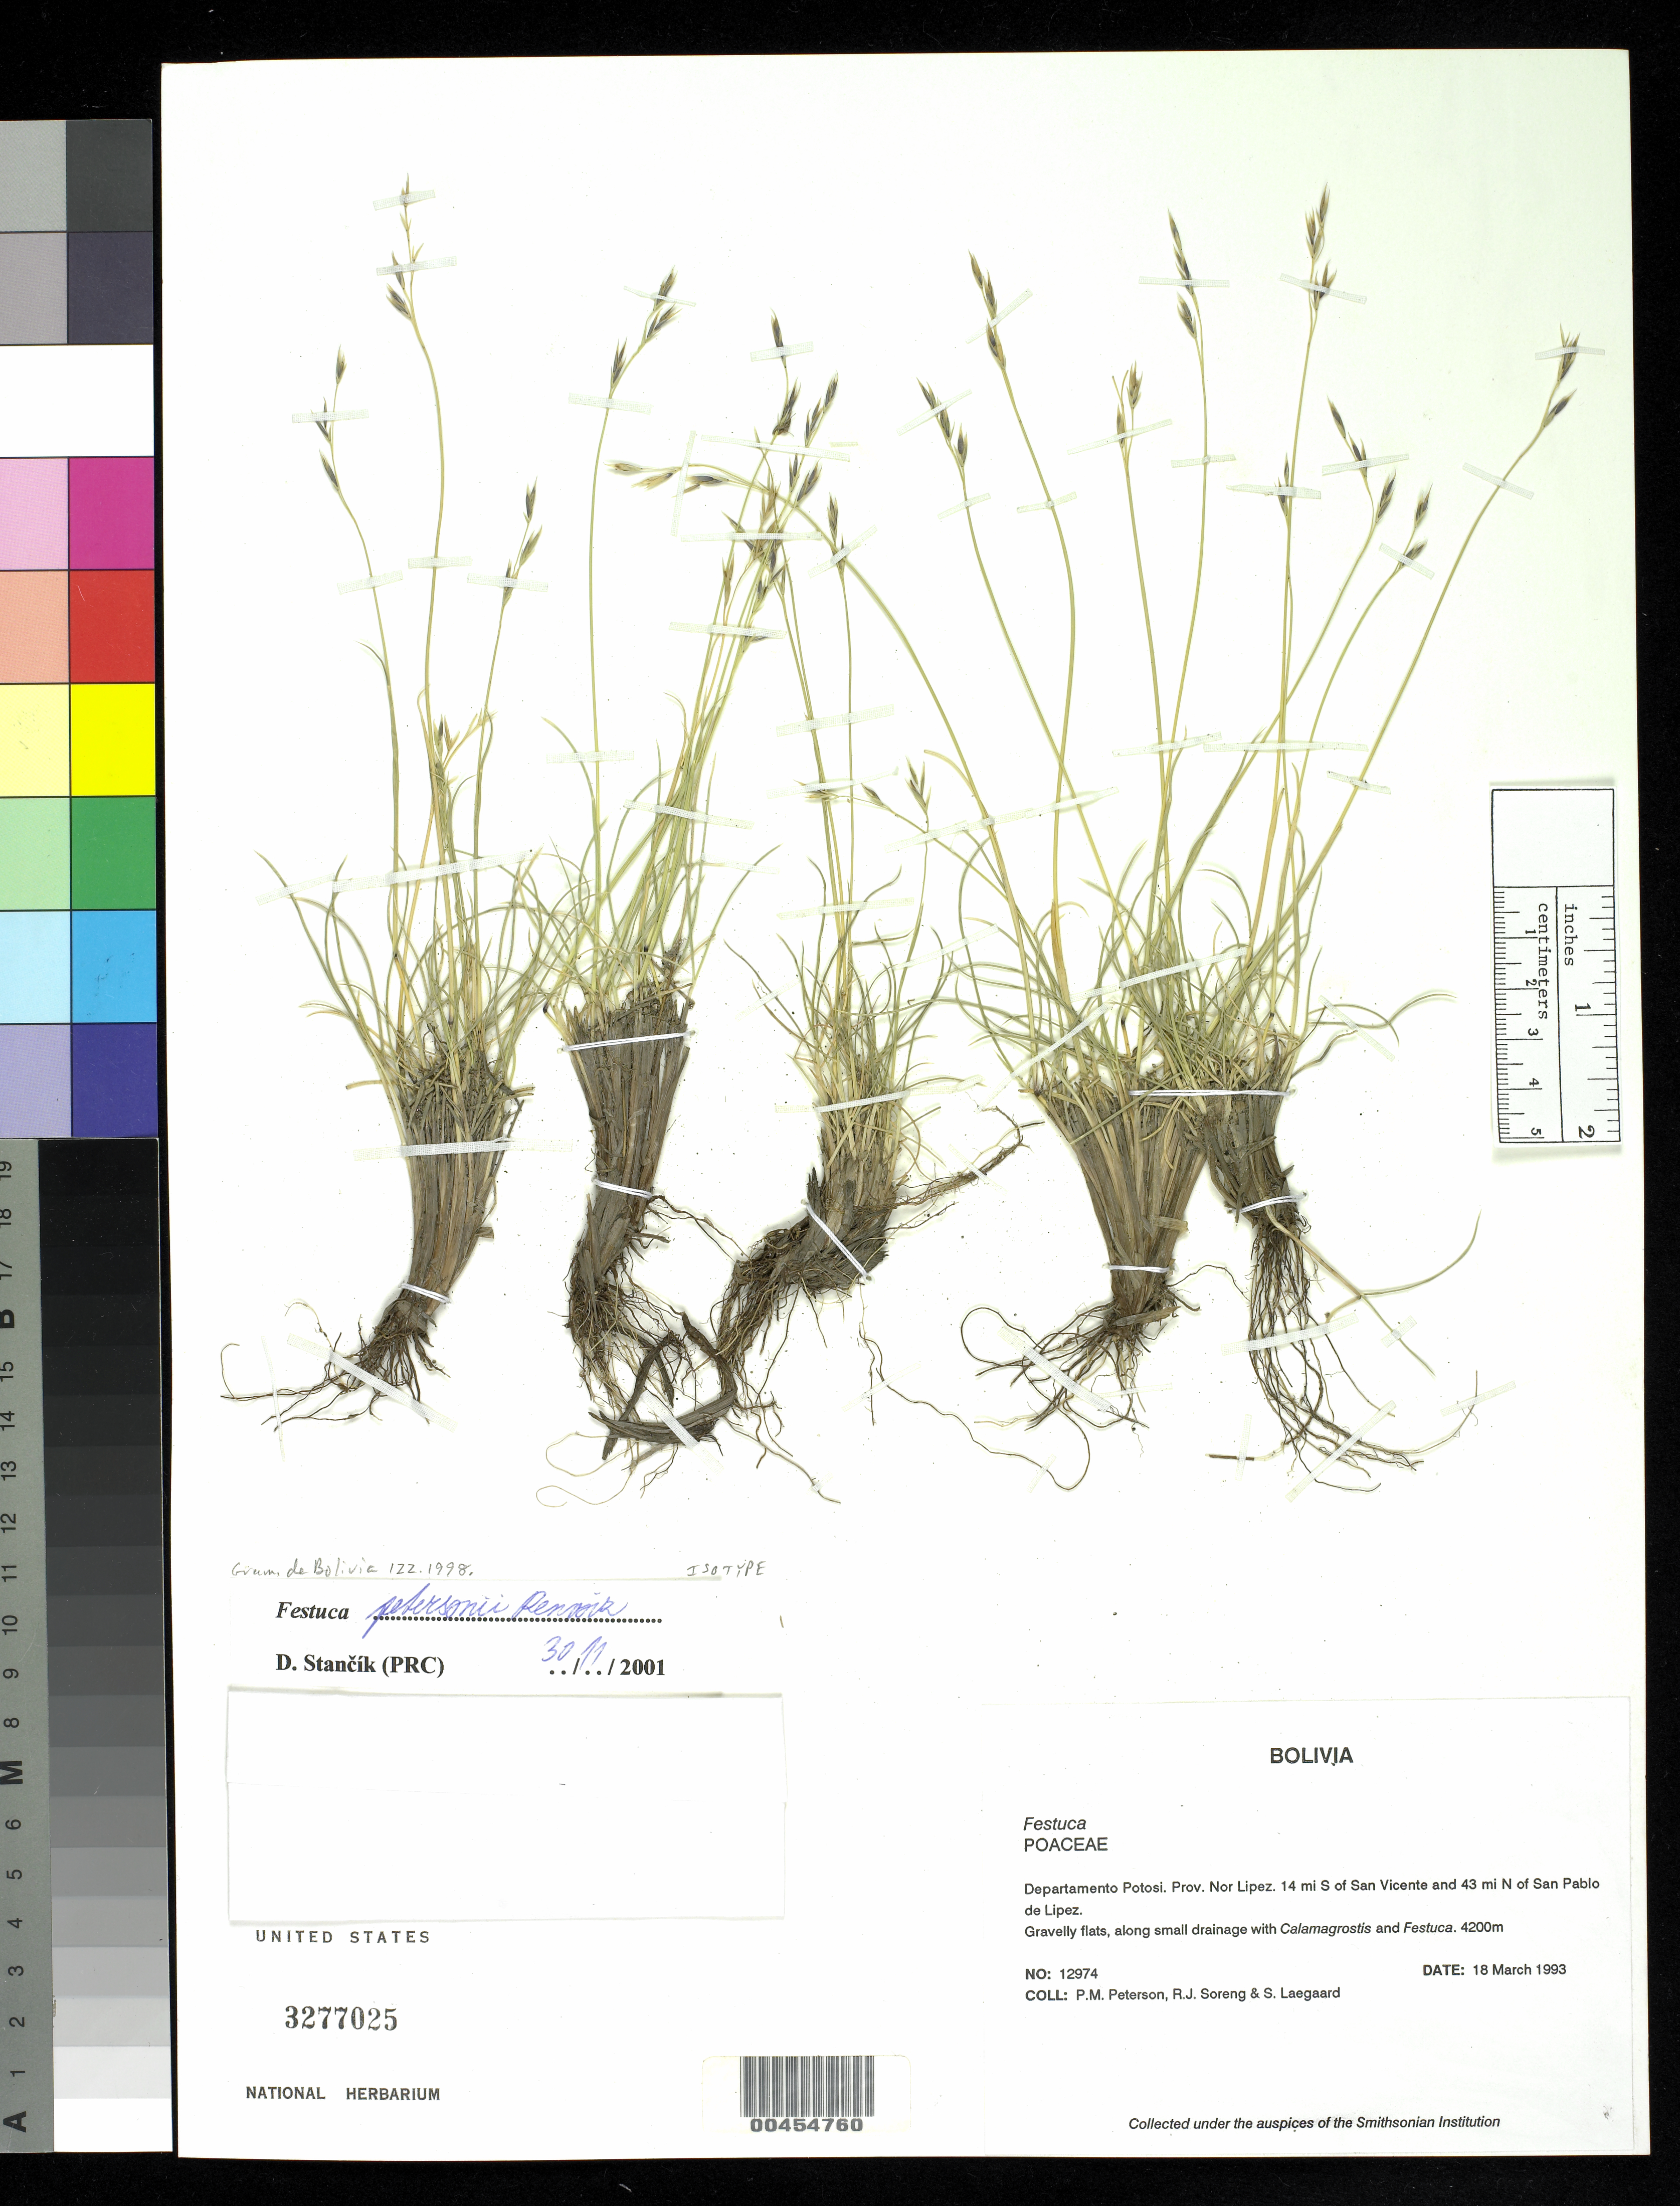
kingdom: Plantae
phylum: Tracheophyta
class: Liliopsida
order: Poales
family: Poaceae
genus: Festuca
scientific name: Festuca petersonii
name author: Renvoize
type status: Isotype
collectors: P. M. Peterson, R. J. Soreng & S. Lægaard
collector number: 12974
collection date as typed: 18 Mar 1993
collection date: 1993-03-18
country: Bolivia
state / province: Potosí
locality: Departamento Potosi. Prov. Nor Lipez. 14 mi S of San Vicente and 43 mi N of San Pablo de Lipez.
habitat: Gravelly flats, along small drainage with Calamagrostis and Festuca.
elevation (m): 4200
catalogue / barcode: US 3277025